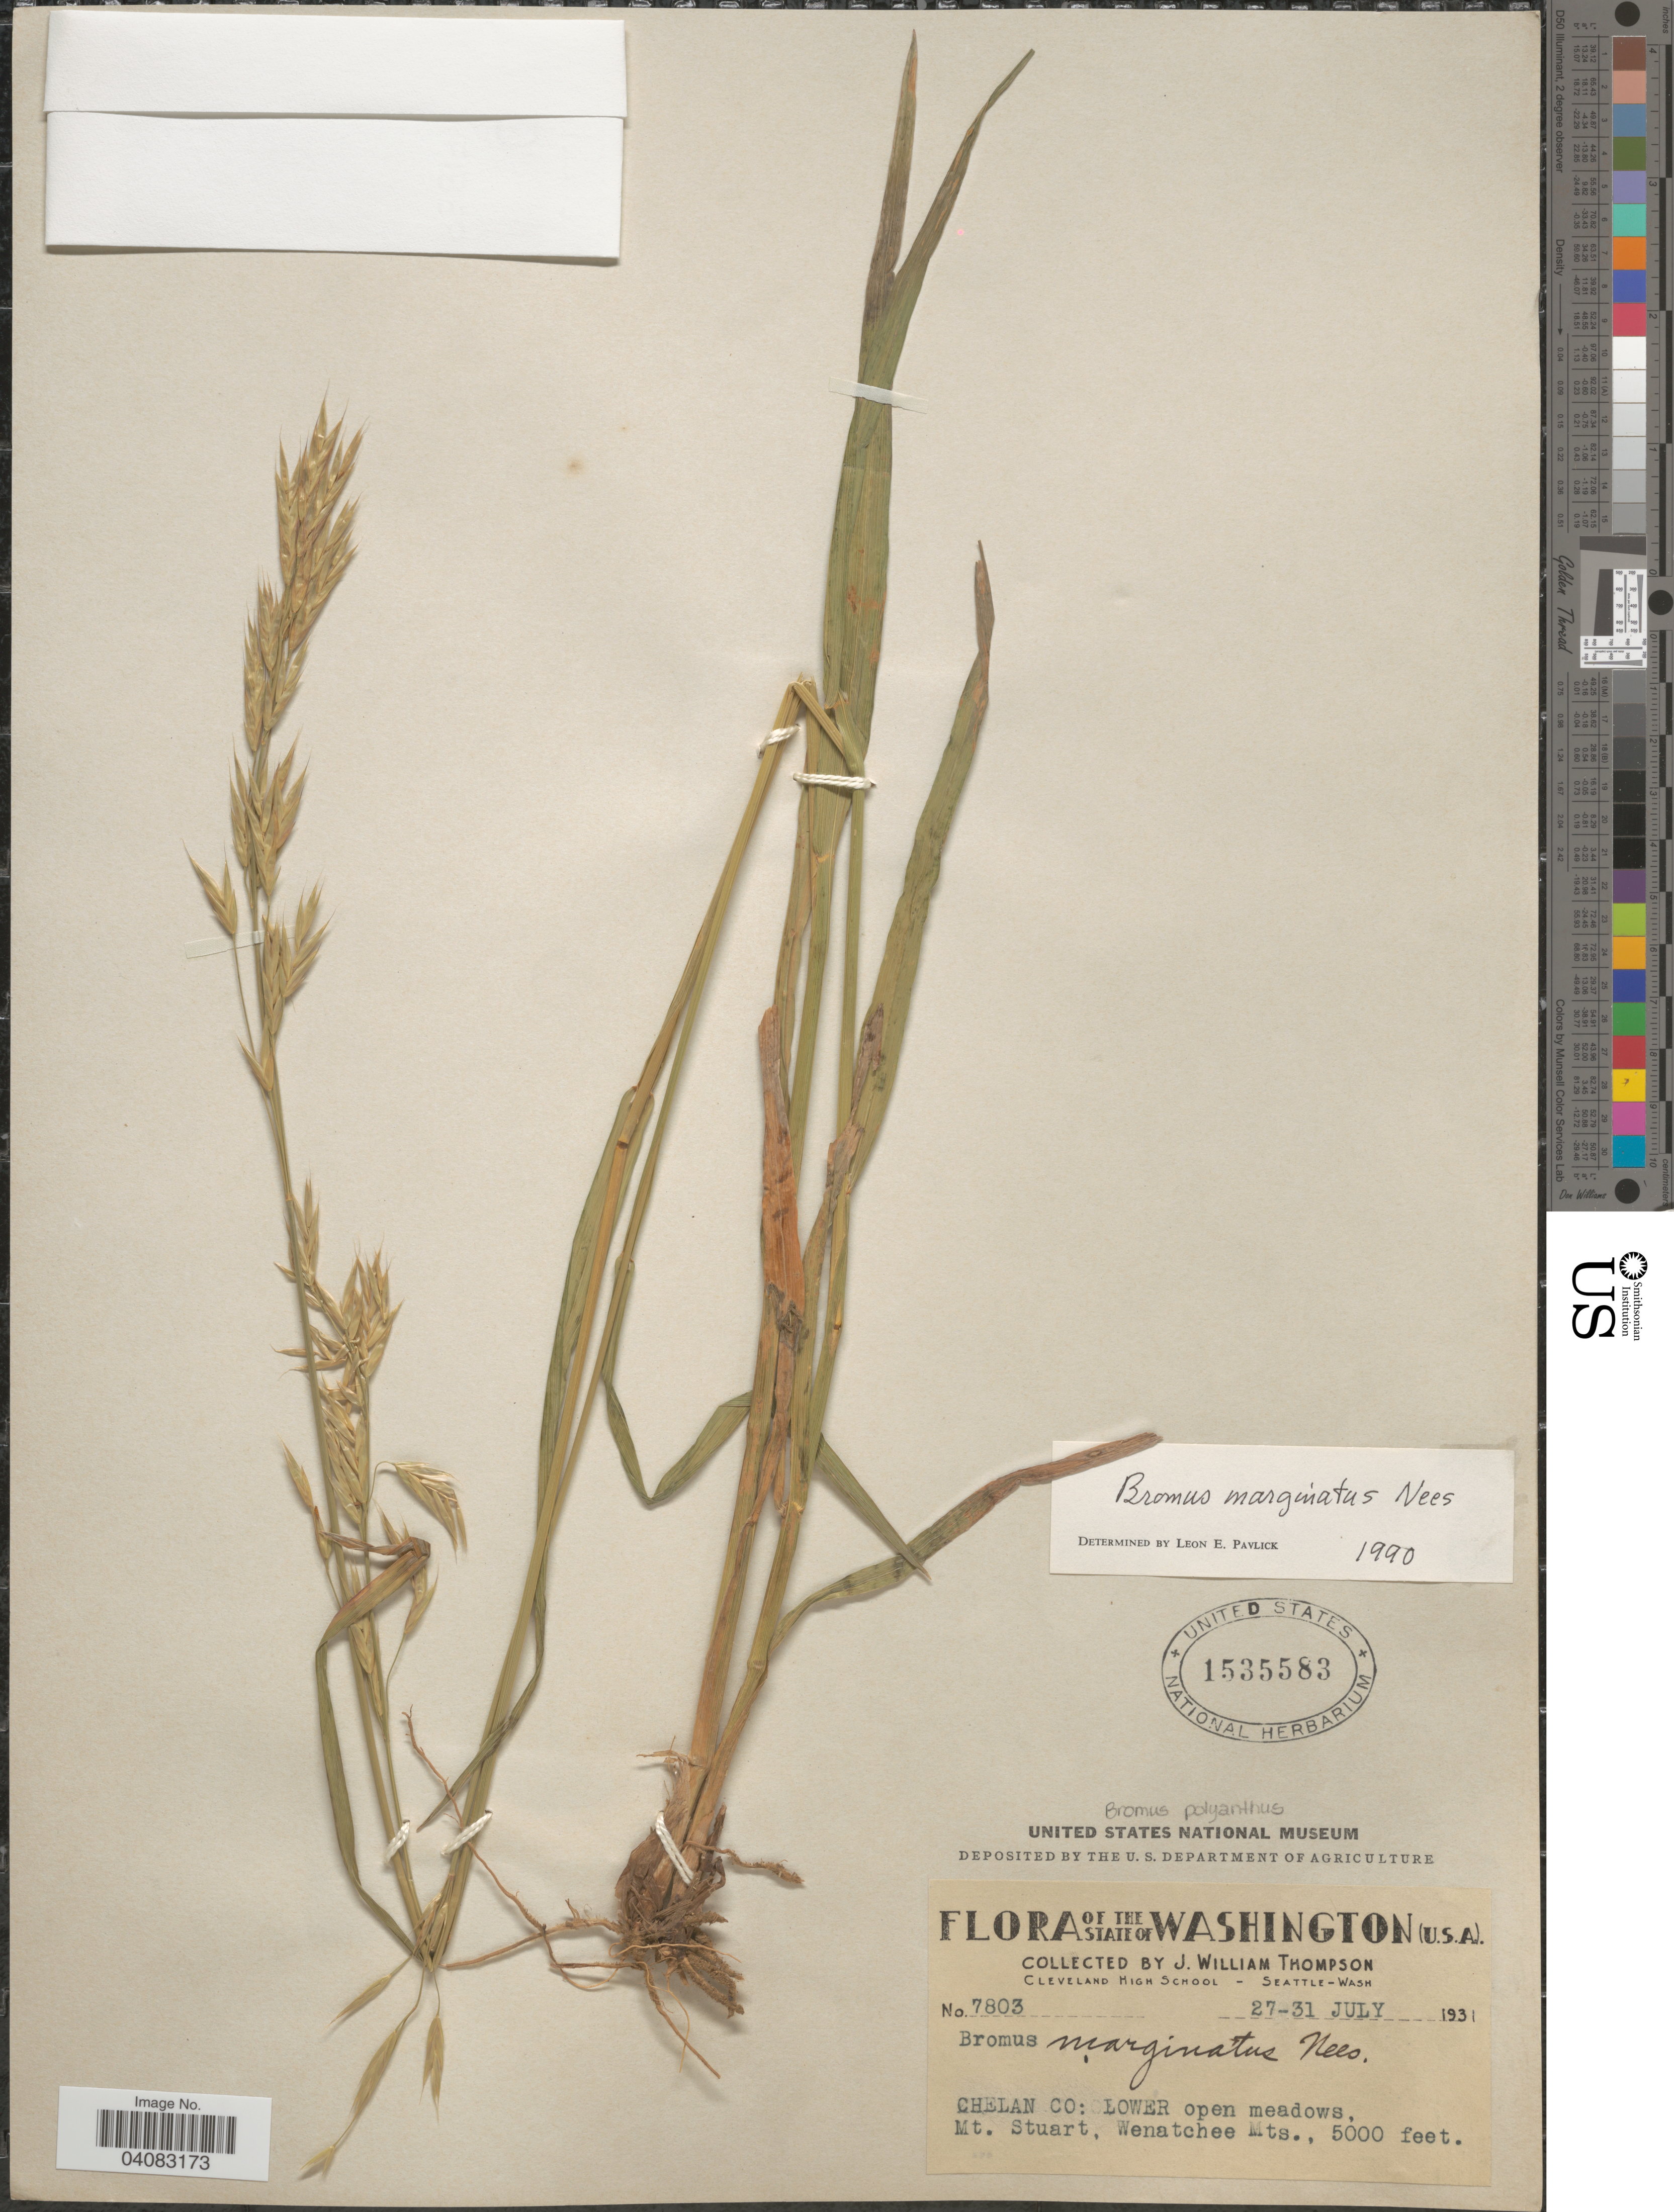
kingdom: Plantae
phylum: Tracheophyta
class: Liliopsida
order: Poales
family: Poaceae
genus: Bromus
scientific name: Bromus marginatus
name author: Nees ex Steud.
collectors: J. W. Thompson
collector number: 7803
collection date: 1931-07-27/1931-07-31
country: United States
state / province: Washington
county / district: Chelan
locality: Chelan Co: Lower open meadows, Mt. Stuart, Wenatchee Mts.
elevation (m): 1524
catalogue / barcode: US 1535583